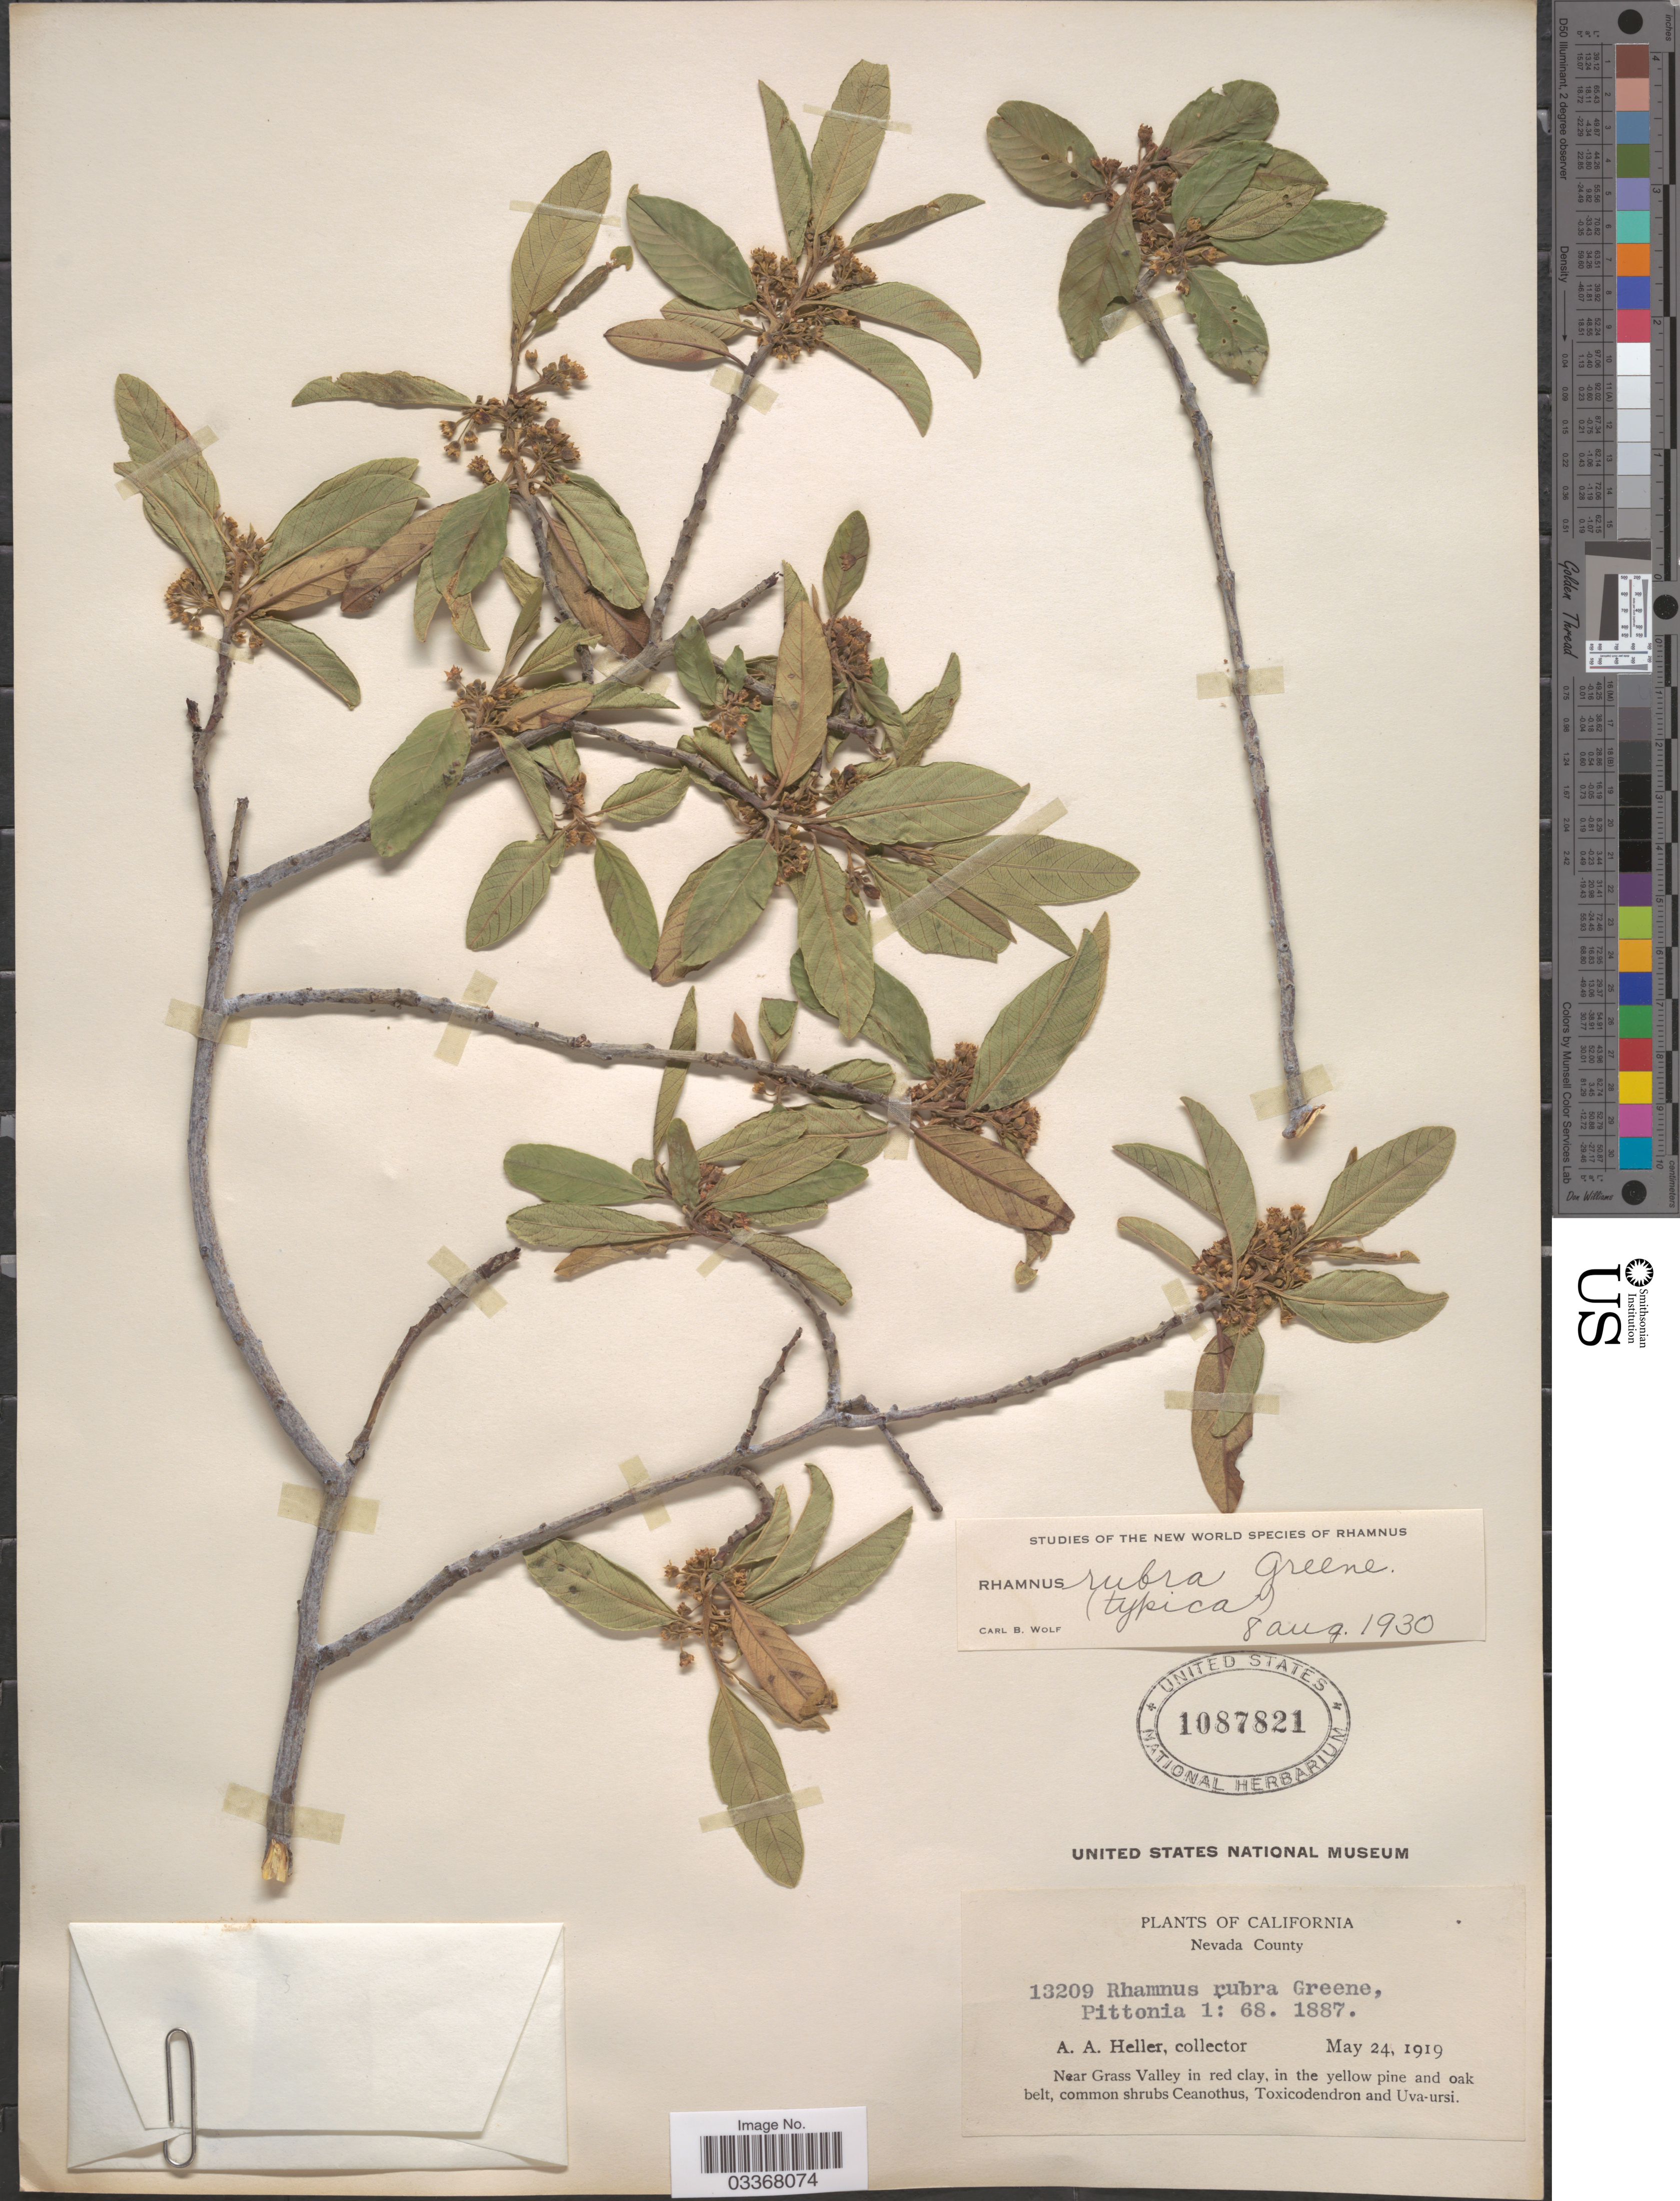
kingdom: Plantae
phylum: Tracheophyta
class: Magnoliopsida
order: Rosales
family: Rhamnaceae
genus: Frangula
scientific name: Frangula rubra subsp. rubra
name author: (Greene) Grubov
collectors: A. A. Heller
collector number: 13209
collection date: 1919-05-24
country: United States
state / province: California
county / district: Nevada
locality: Nevada County, Near Grass Valley in red clay.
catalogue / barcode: US 1087821